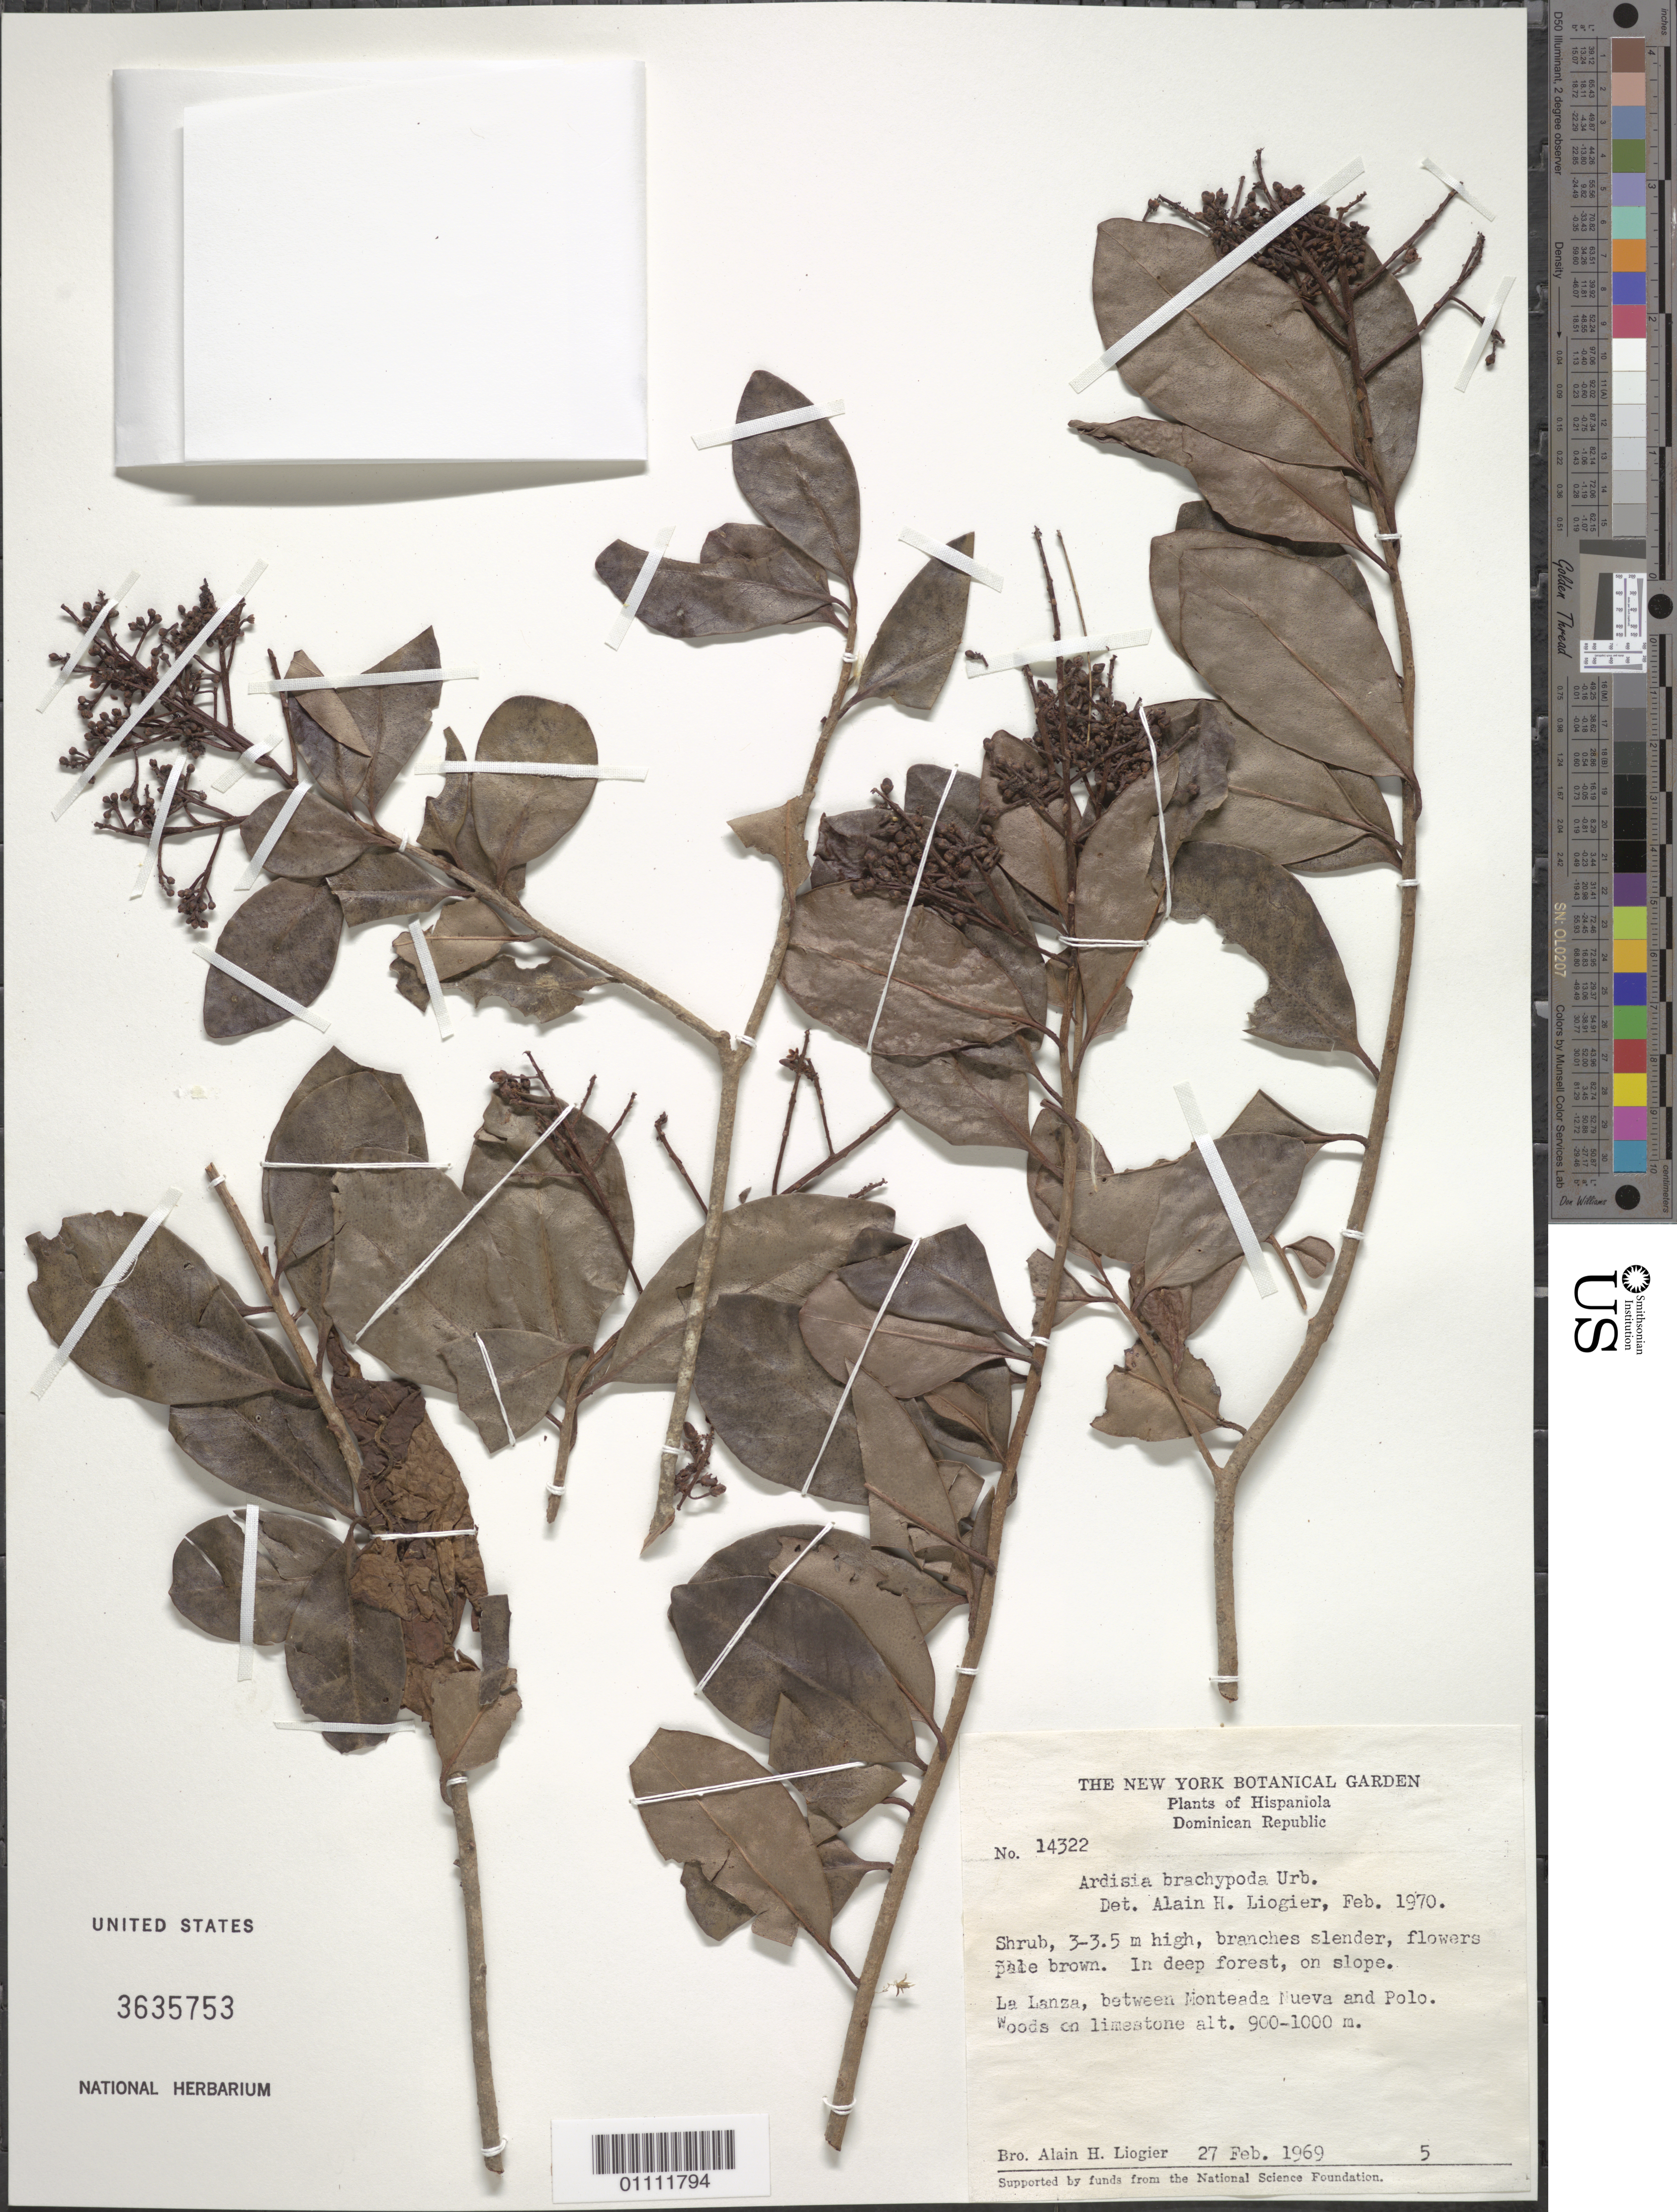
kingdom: Plantae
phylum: Tracheophyta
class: Magnoliopsida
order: Ericales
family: Primulaceae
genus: Ardisia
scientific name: Ardisia brachypoda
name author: Urb.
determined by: Liogier, Alain H.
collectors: A. H. Liogier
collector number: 14322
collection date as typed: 27 Feb 1969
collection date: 1969-02-27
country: Dominican Republic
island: Hispaniola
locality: La Lanza, between Monteada Nueva and Polo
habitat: Woods on limestone; in deep forest, on slope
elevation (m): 900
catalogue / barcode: US 3635753